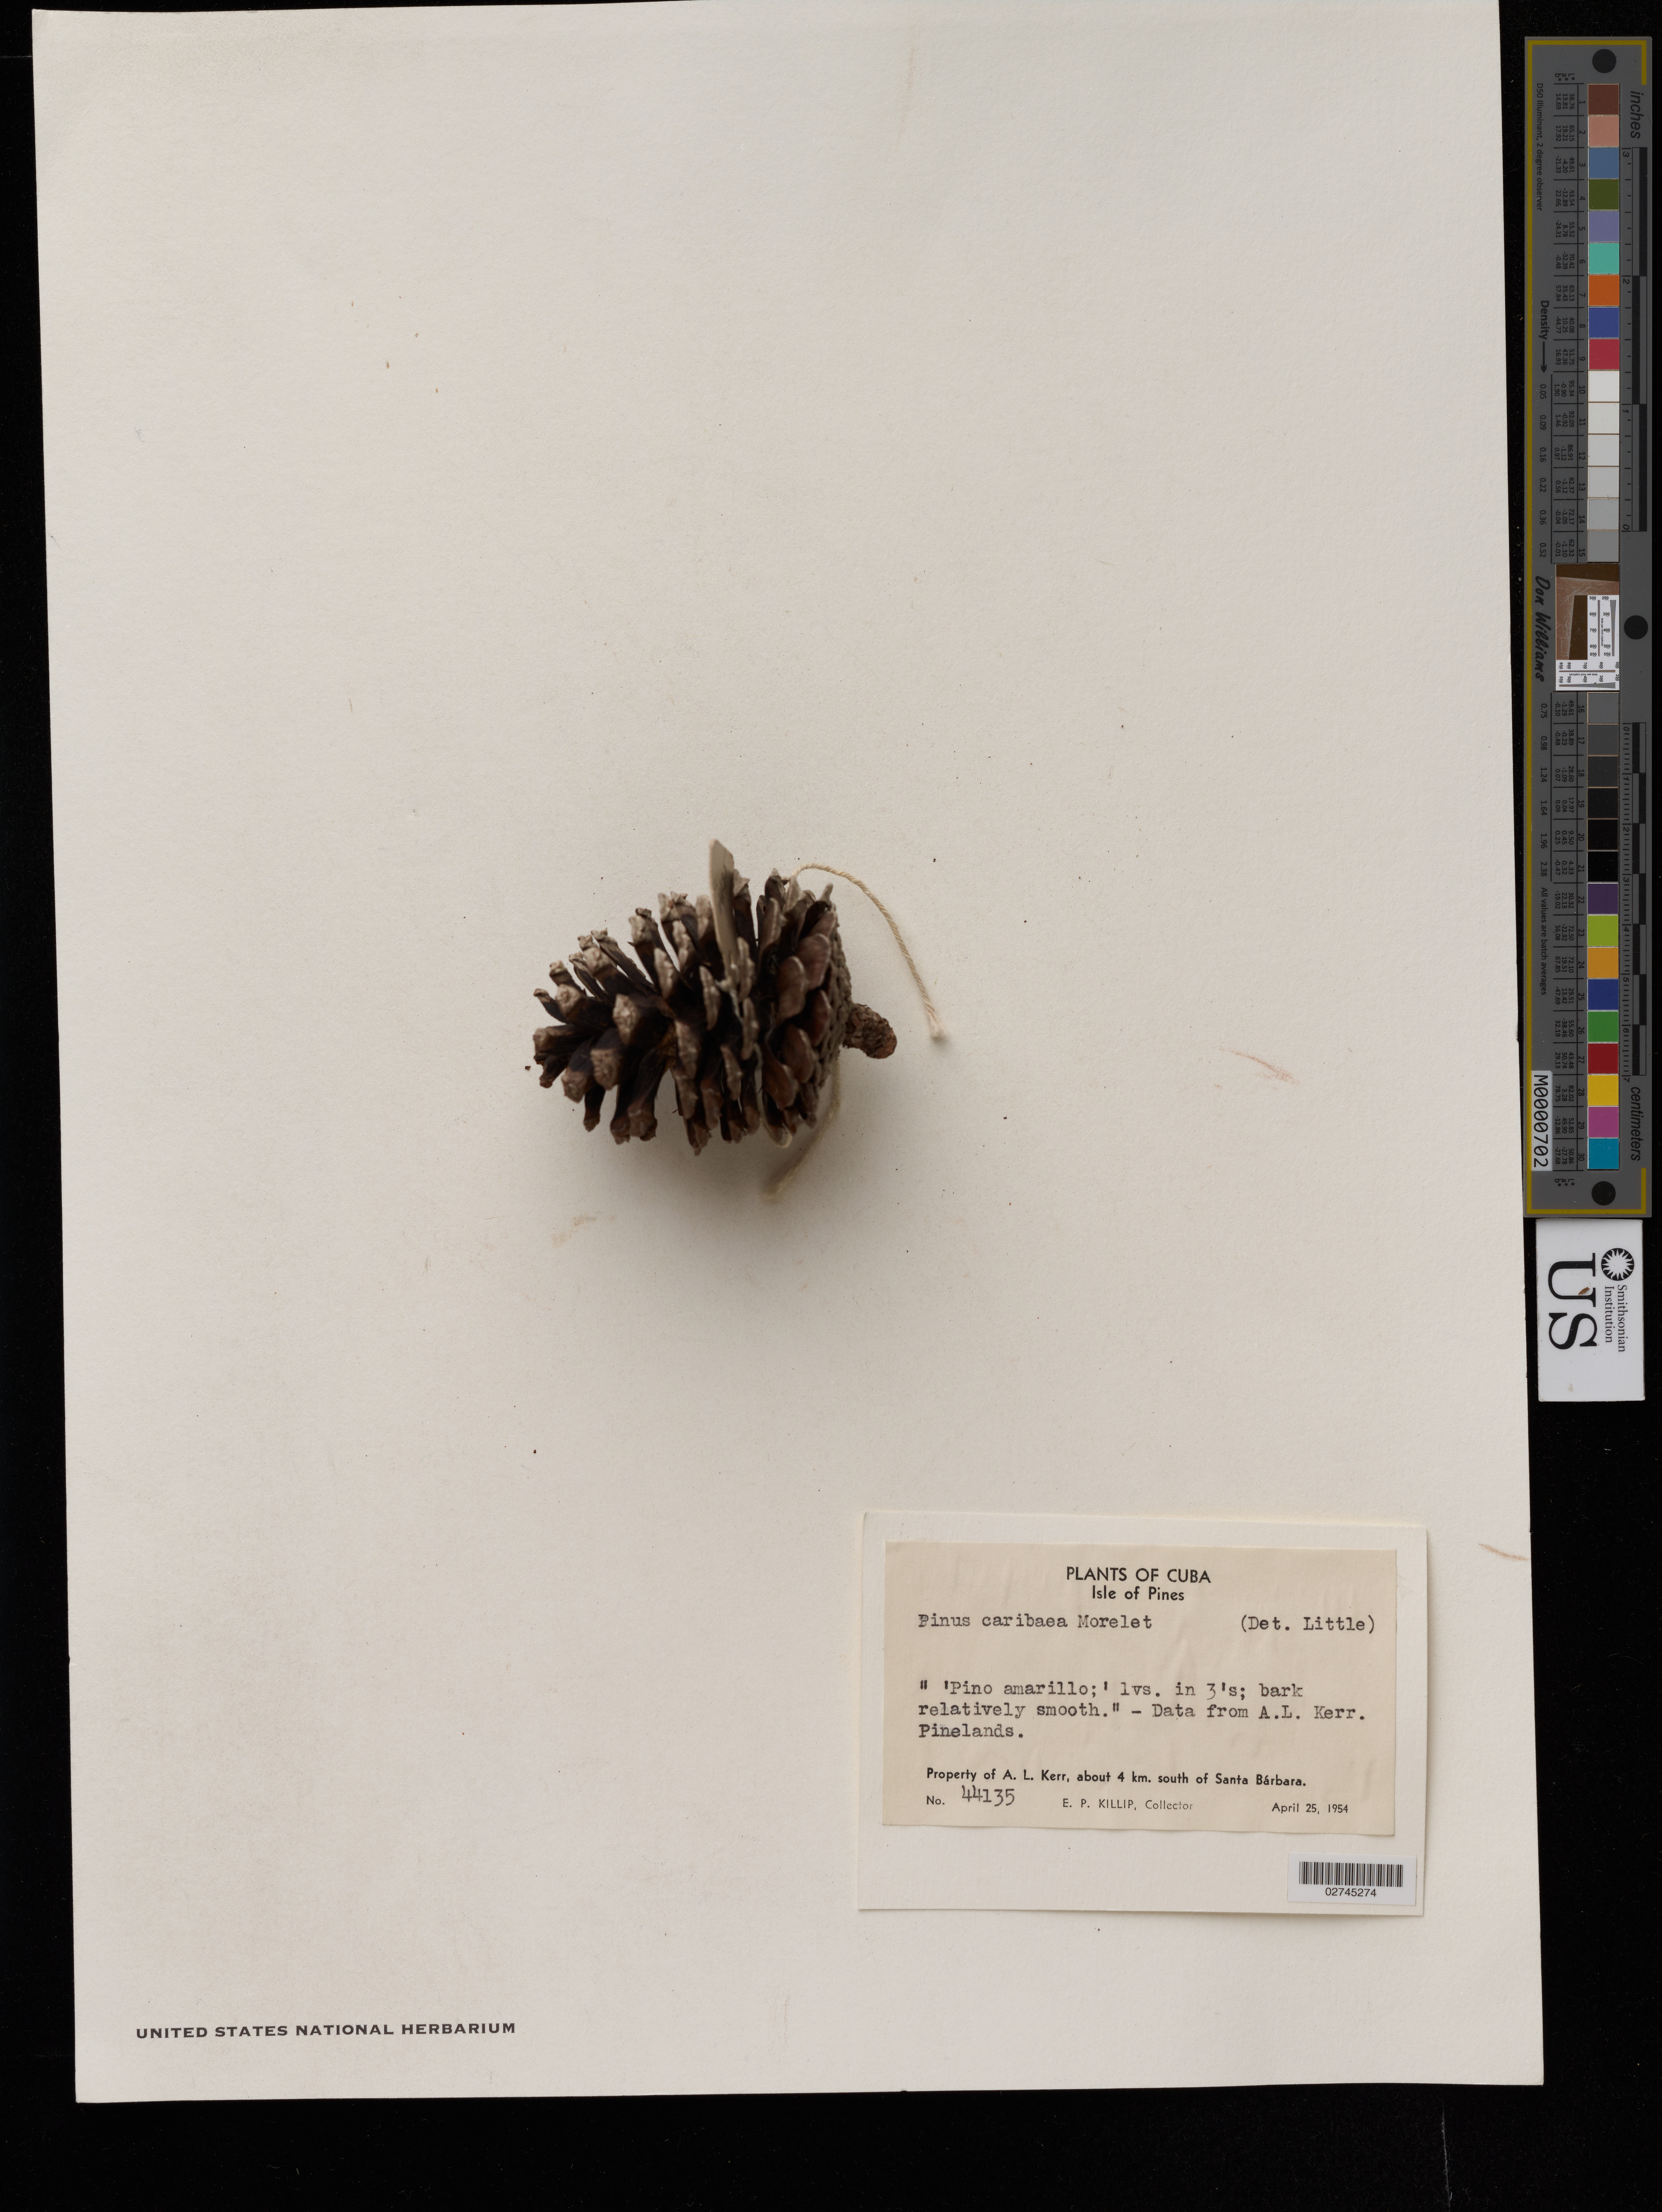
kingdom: Plantae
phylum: Tracheophyta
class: Pinopsida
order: Pinales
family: Pinaceae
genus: Pinus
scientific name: Pinus caribaea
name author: Morelet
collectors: E. P. Killip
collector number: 44135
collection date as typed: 25 Apr 1954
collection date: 1954-04-25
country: Cuba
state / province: Isla de La Juventud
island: Isla de la Juventud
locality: Isle of Pines Data from A L Kerr Pinelands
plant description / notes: In a box with no species label